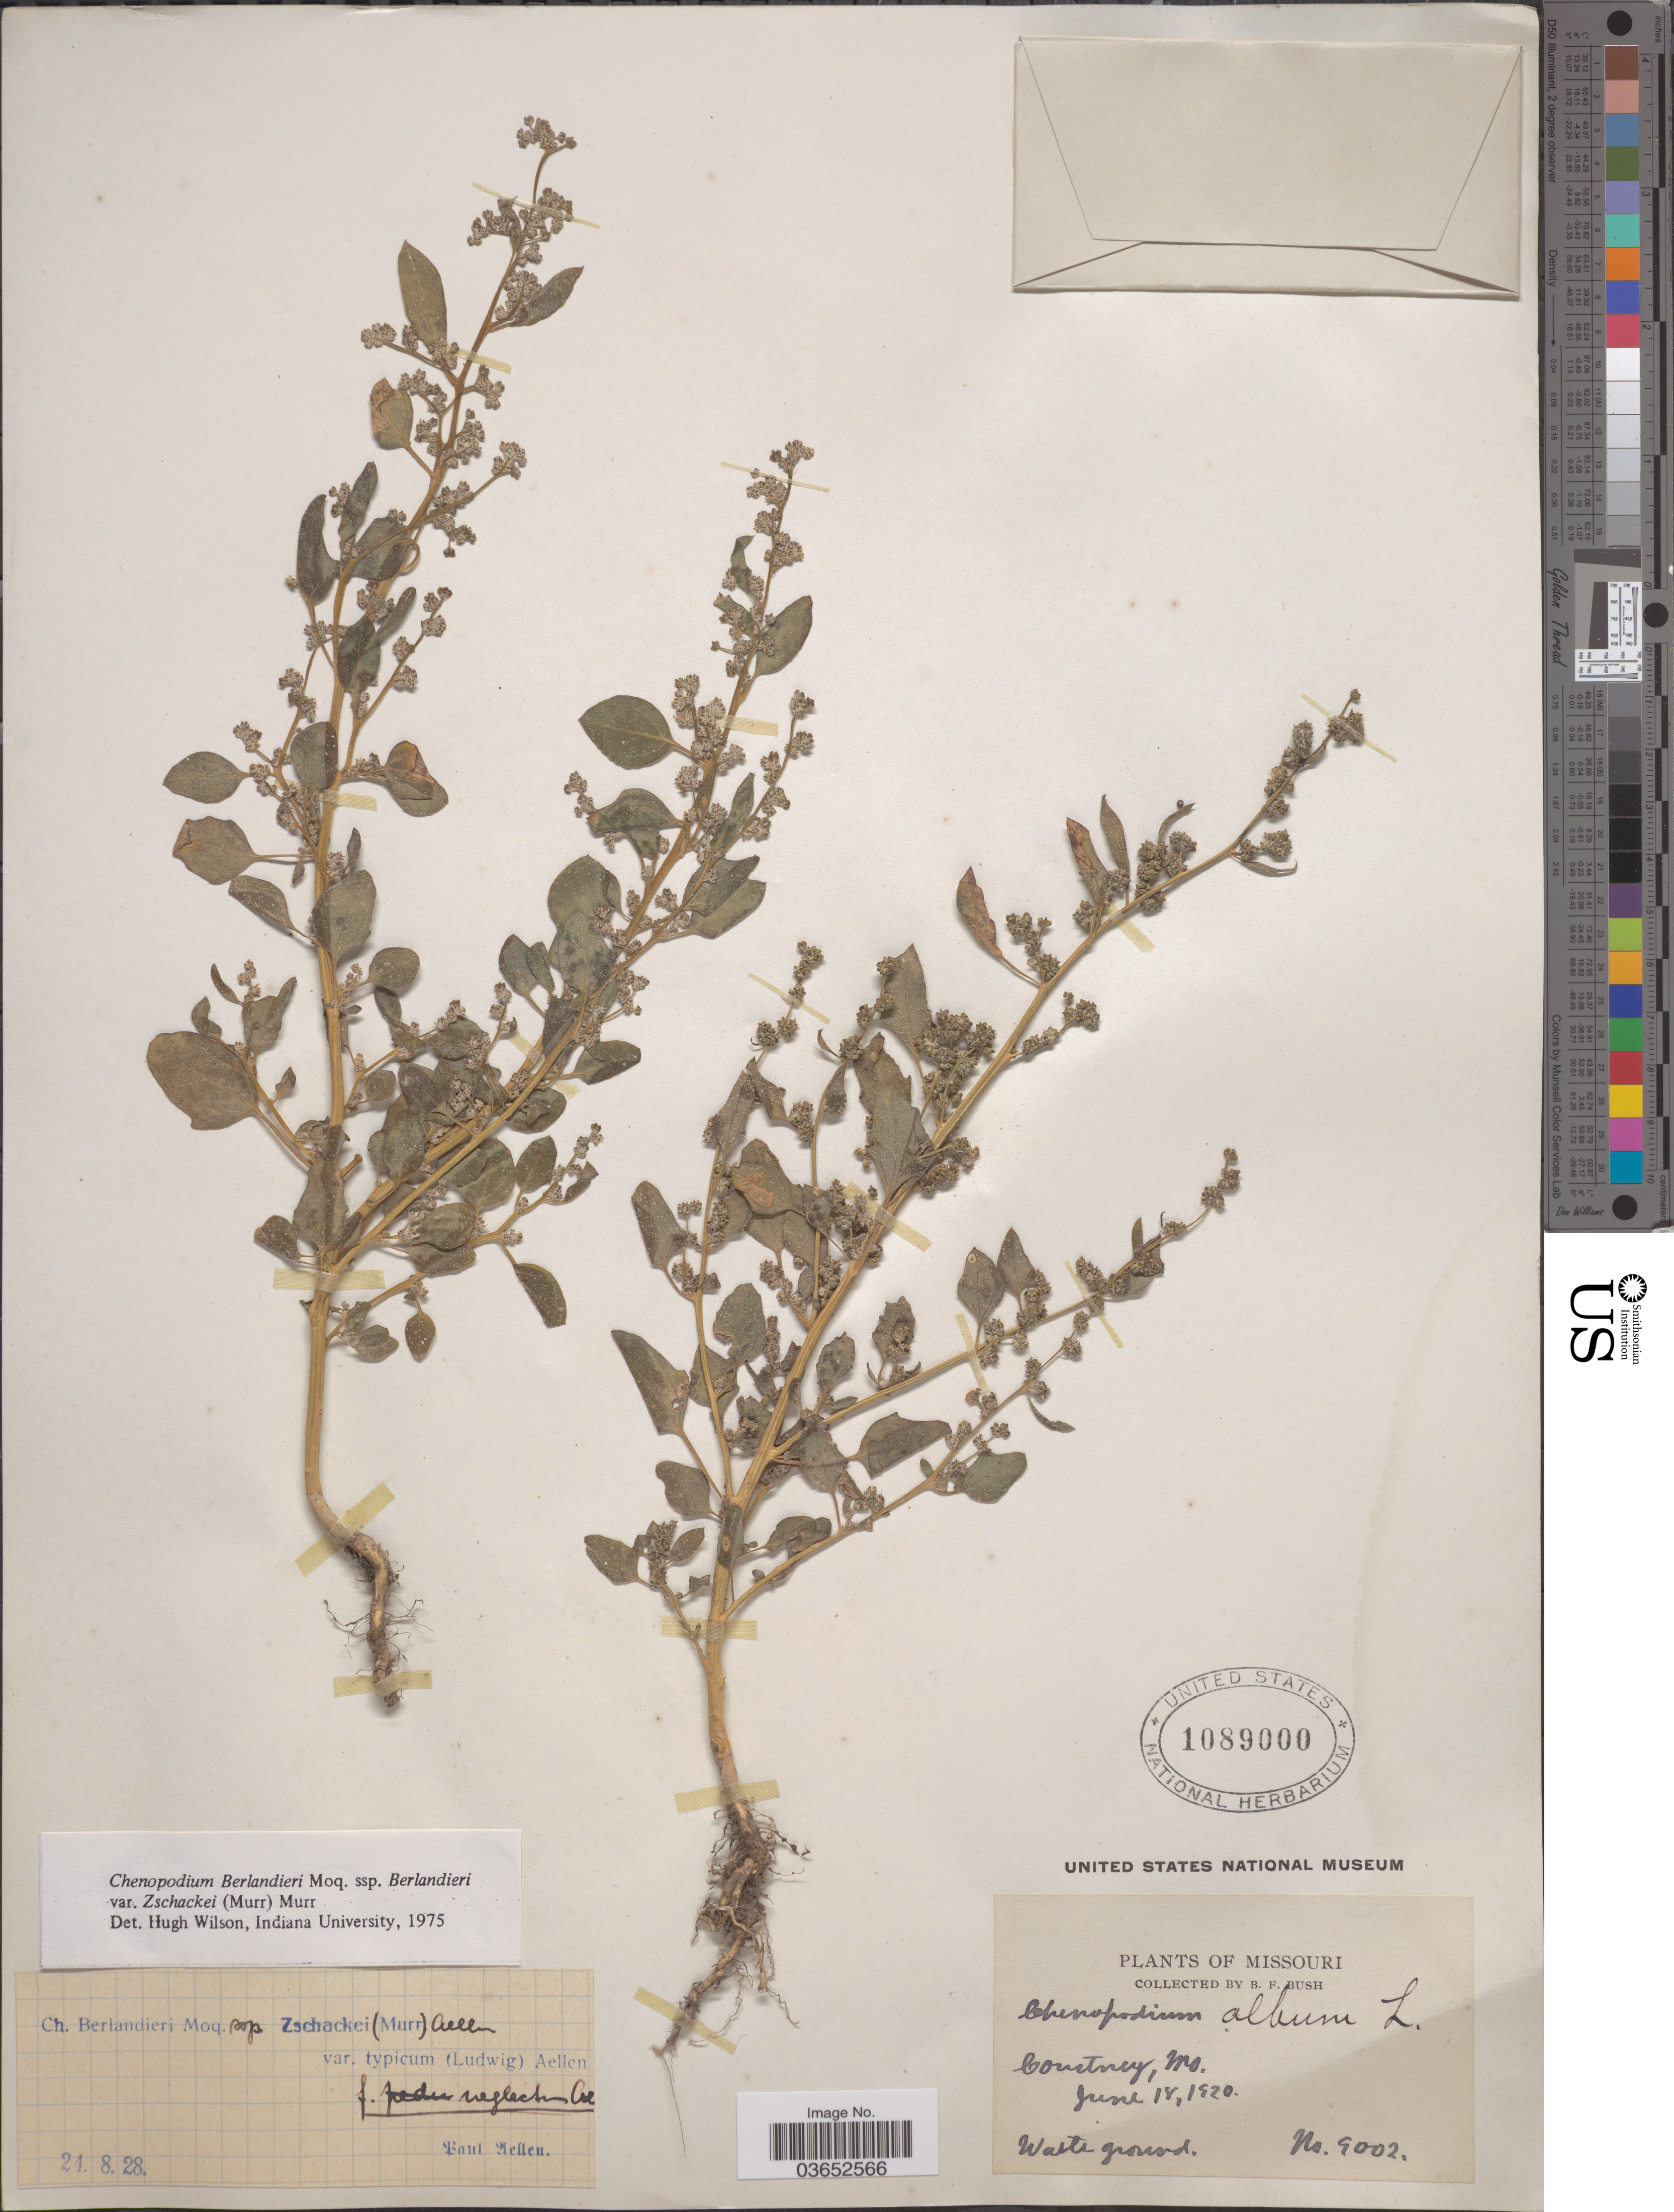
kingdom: Plantae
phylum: Tracheophyta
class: Magnoliopsida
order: Caryophyllales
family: Amaranthaceae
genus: Chenopodium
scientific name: Chenopodium berlandieri var. typicum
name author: A. Ludw. ex Graebn.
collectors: B. F. Bush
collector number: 9002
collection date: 1920-06-18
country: United States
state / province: Missouri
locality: Courtney.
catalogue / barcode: US 1089000